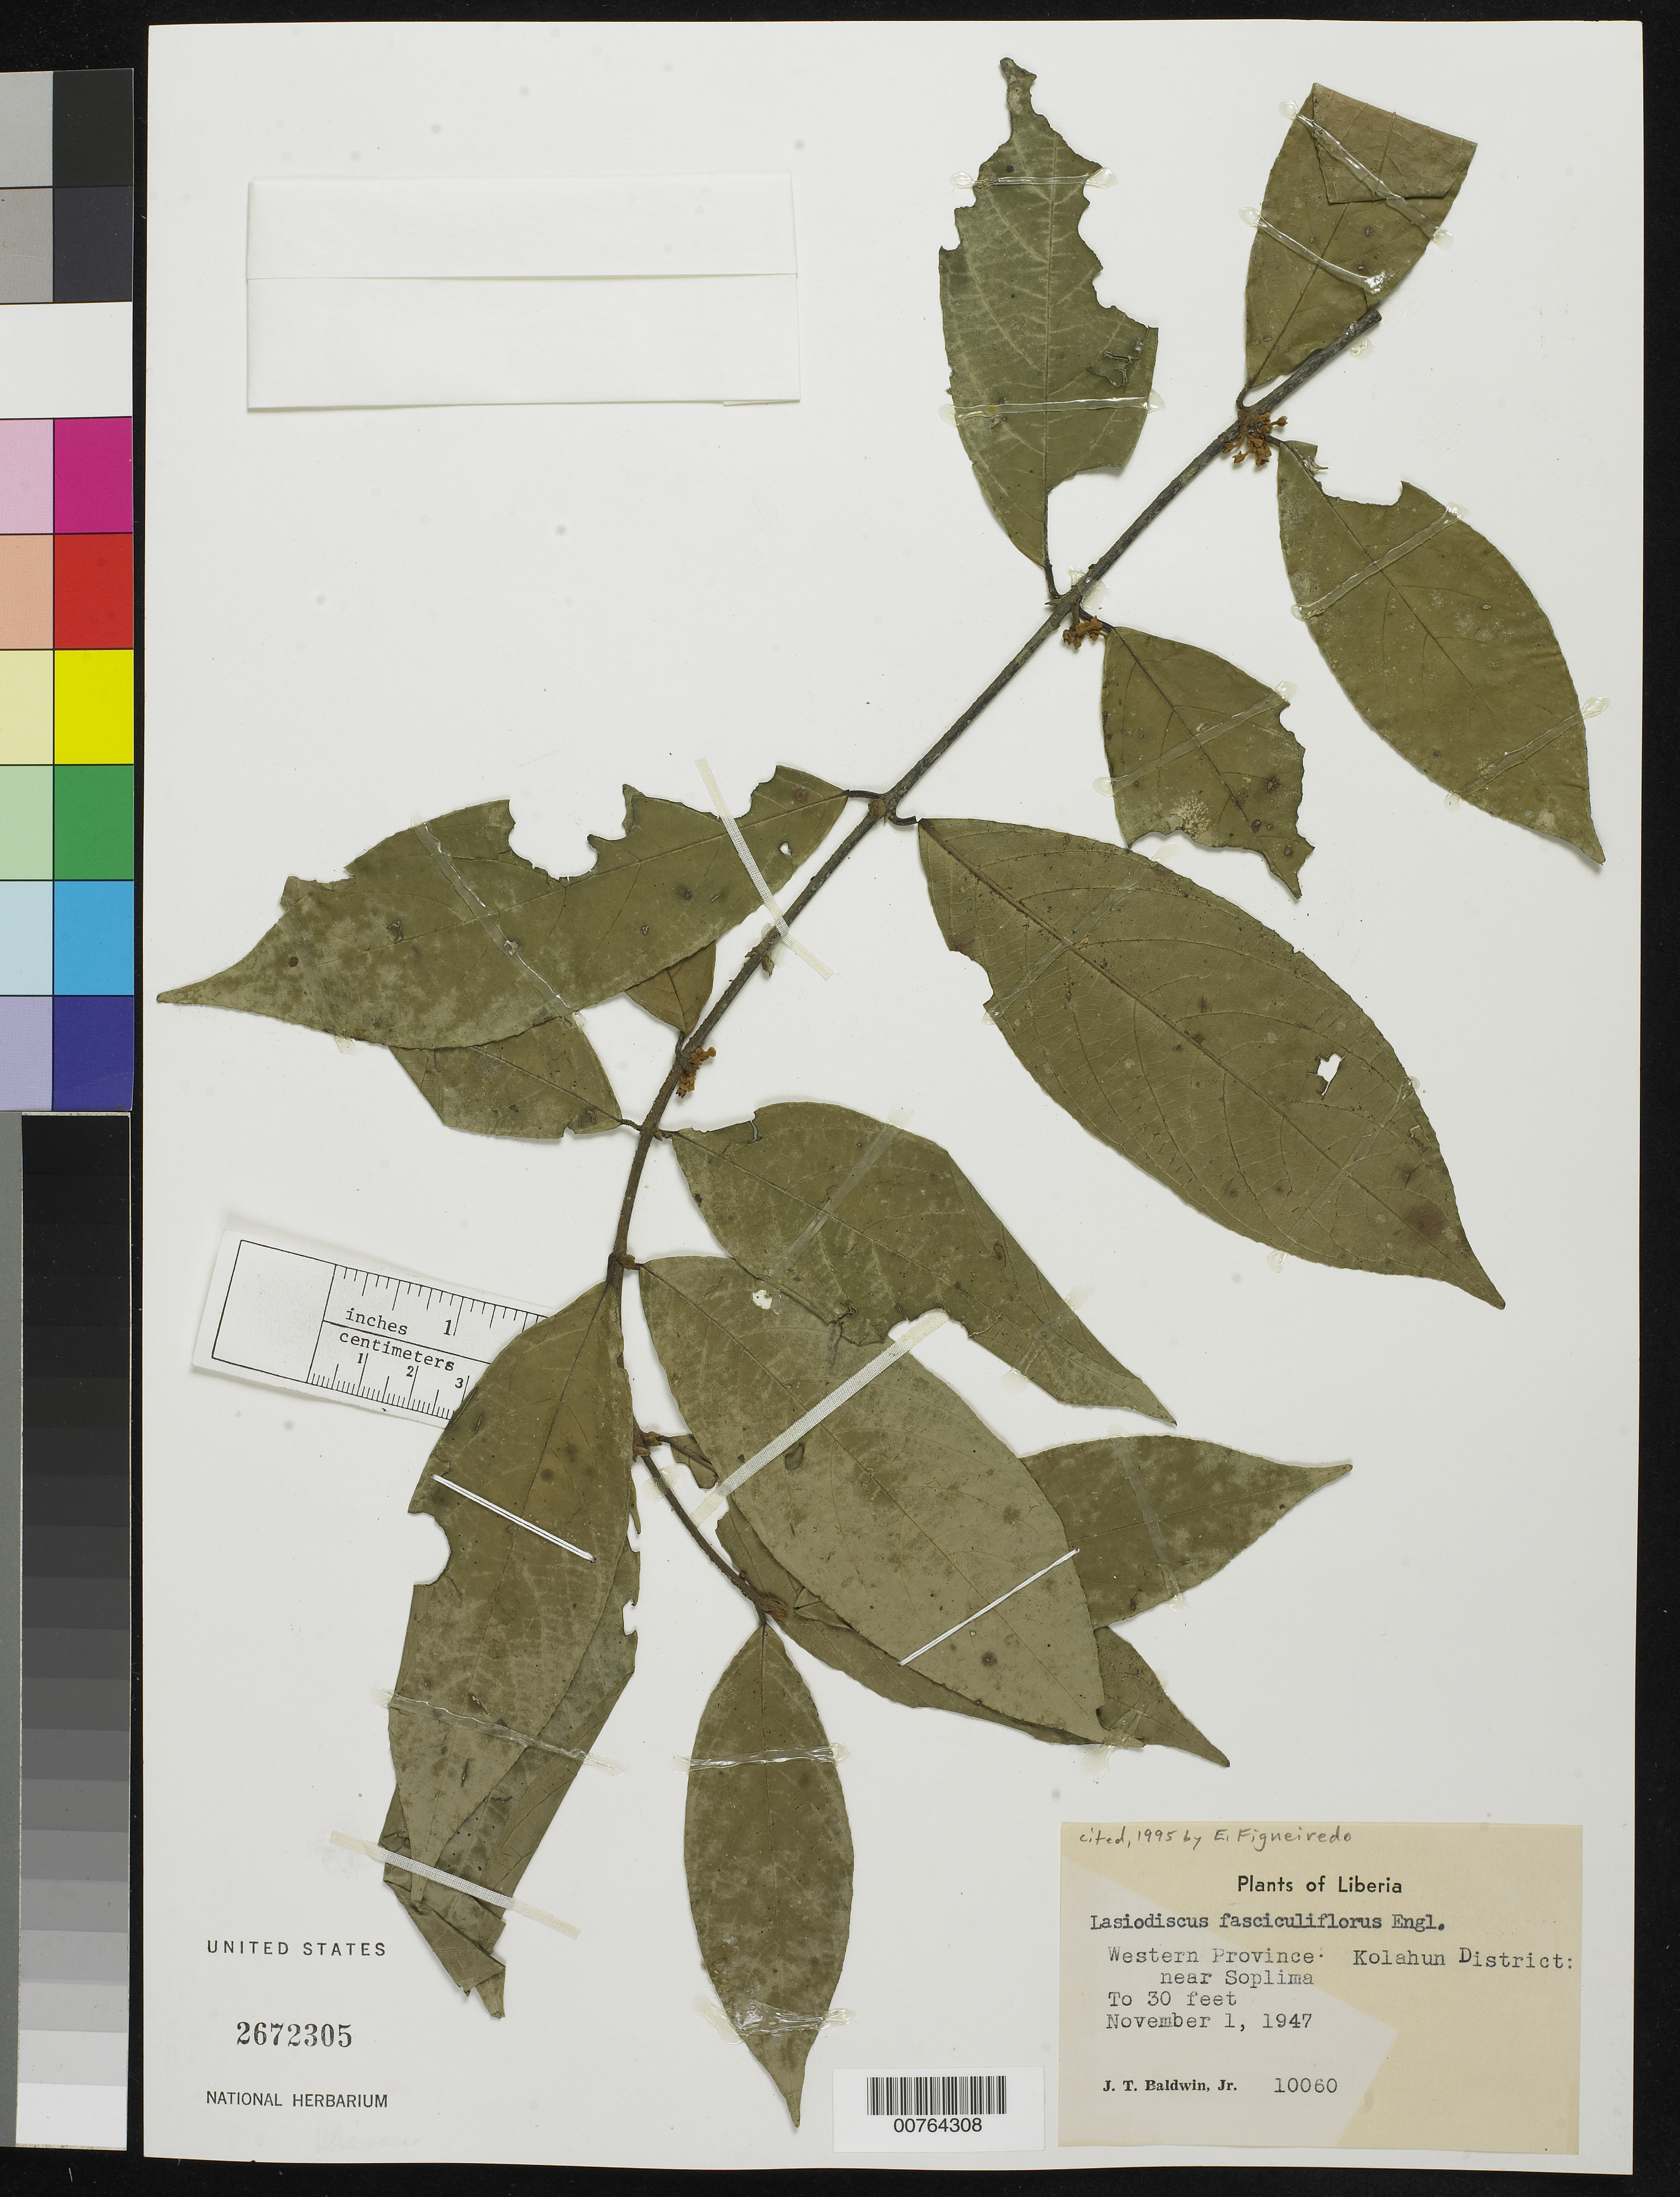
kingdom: Plantae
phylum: Tracheophyta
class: Magnoliopsida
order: Rosales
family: Rhamnaceae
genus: Lasiodiscus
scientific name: Lasiodiscus fasciculiflorus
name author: Engl.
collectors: J. T. Baldwin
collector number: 10060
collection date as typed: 01 Nov 1947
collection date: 1947-11-01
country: Liberia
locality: Western Province: Kolahun District: near Soplima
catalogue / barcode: US 2672305